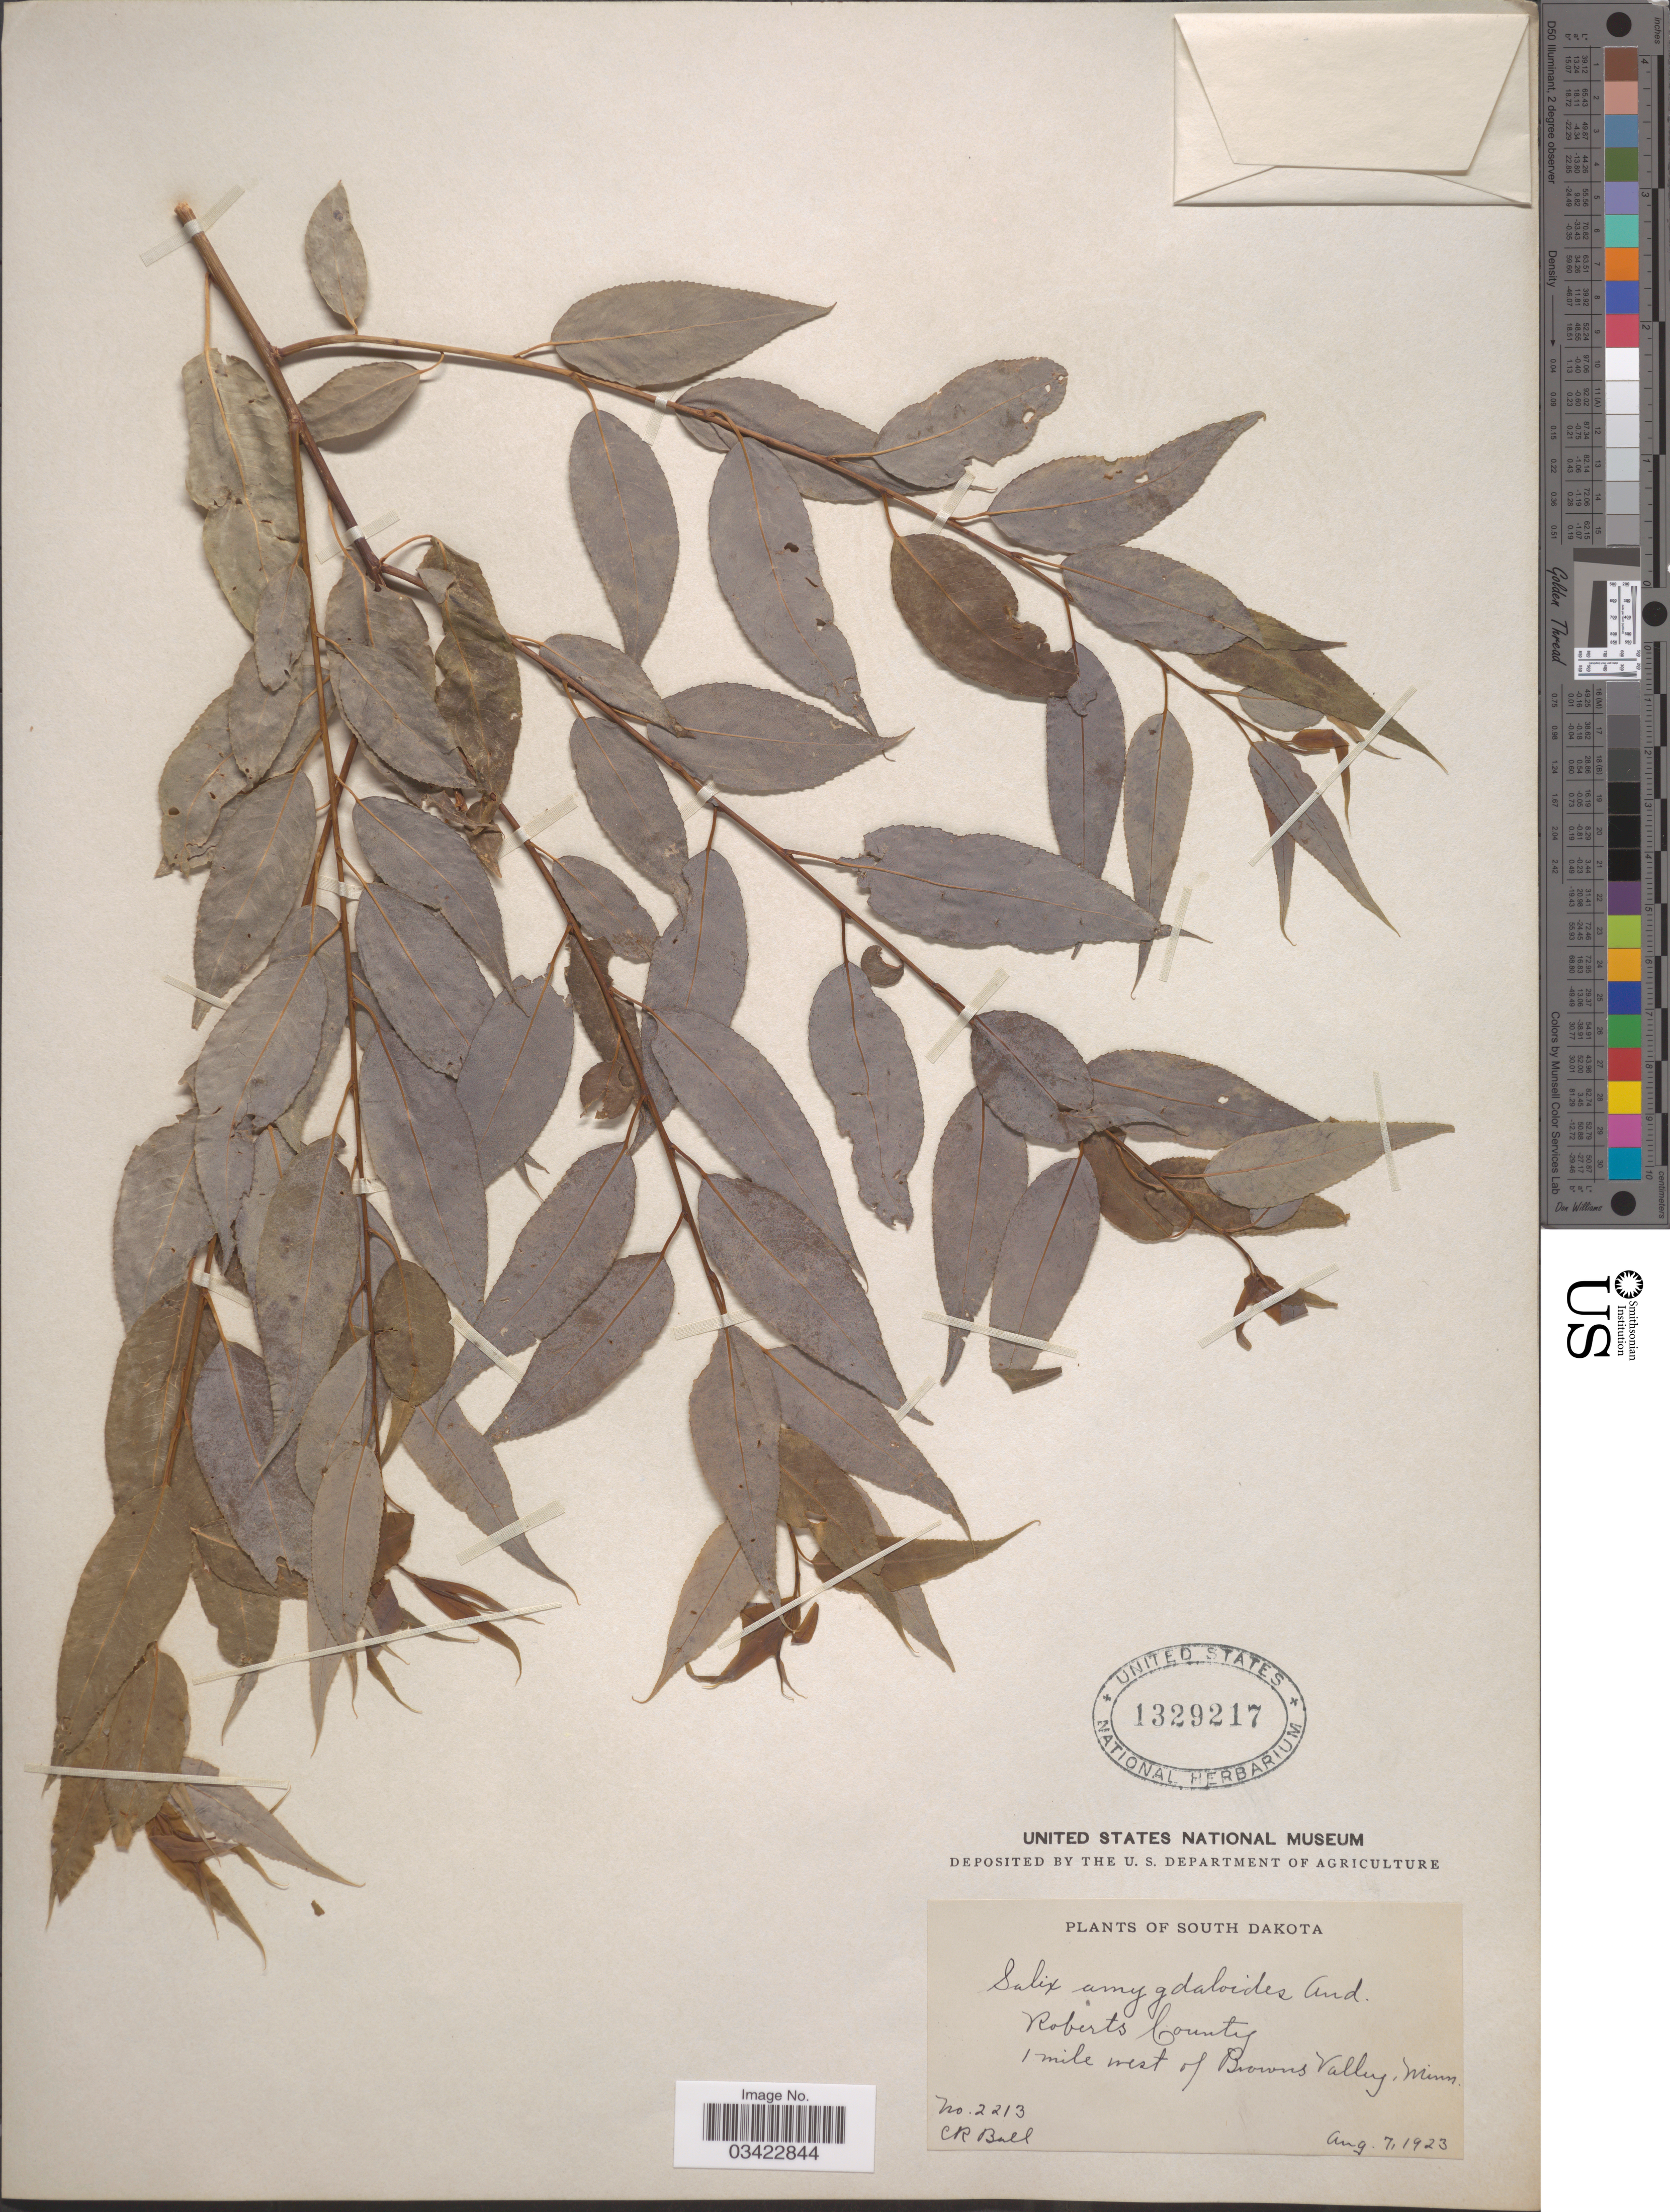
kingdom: Plantae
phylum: Tracheophyta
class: Magnoliopsida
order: Malpighiales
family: Salicaceae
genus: Salix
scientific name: Salix amygdaloides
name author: Andersson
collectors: C. R. Ball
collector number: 2213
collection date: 1923-08-07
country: United States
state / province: South Dakota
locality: Roberts County 1 mile west of Browns Valley, Minn.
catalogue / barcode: US 1329217